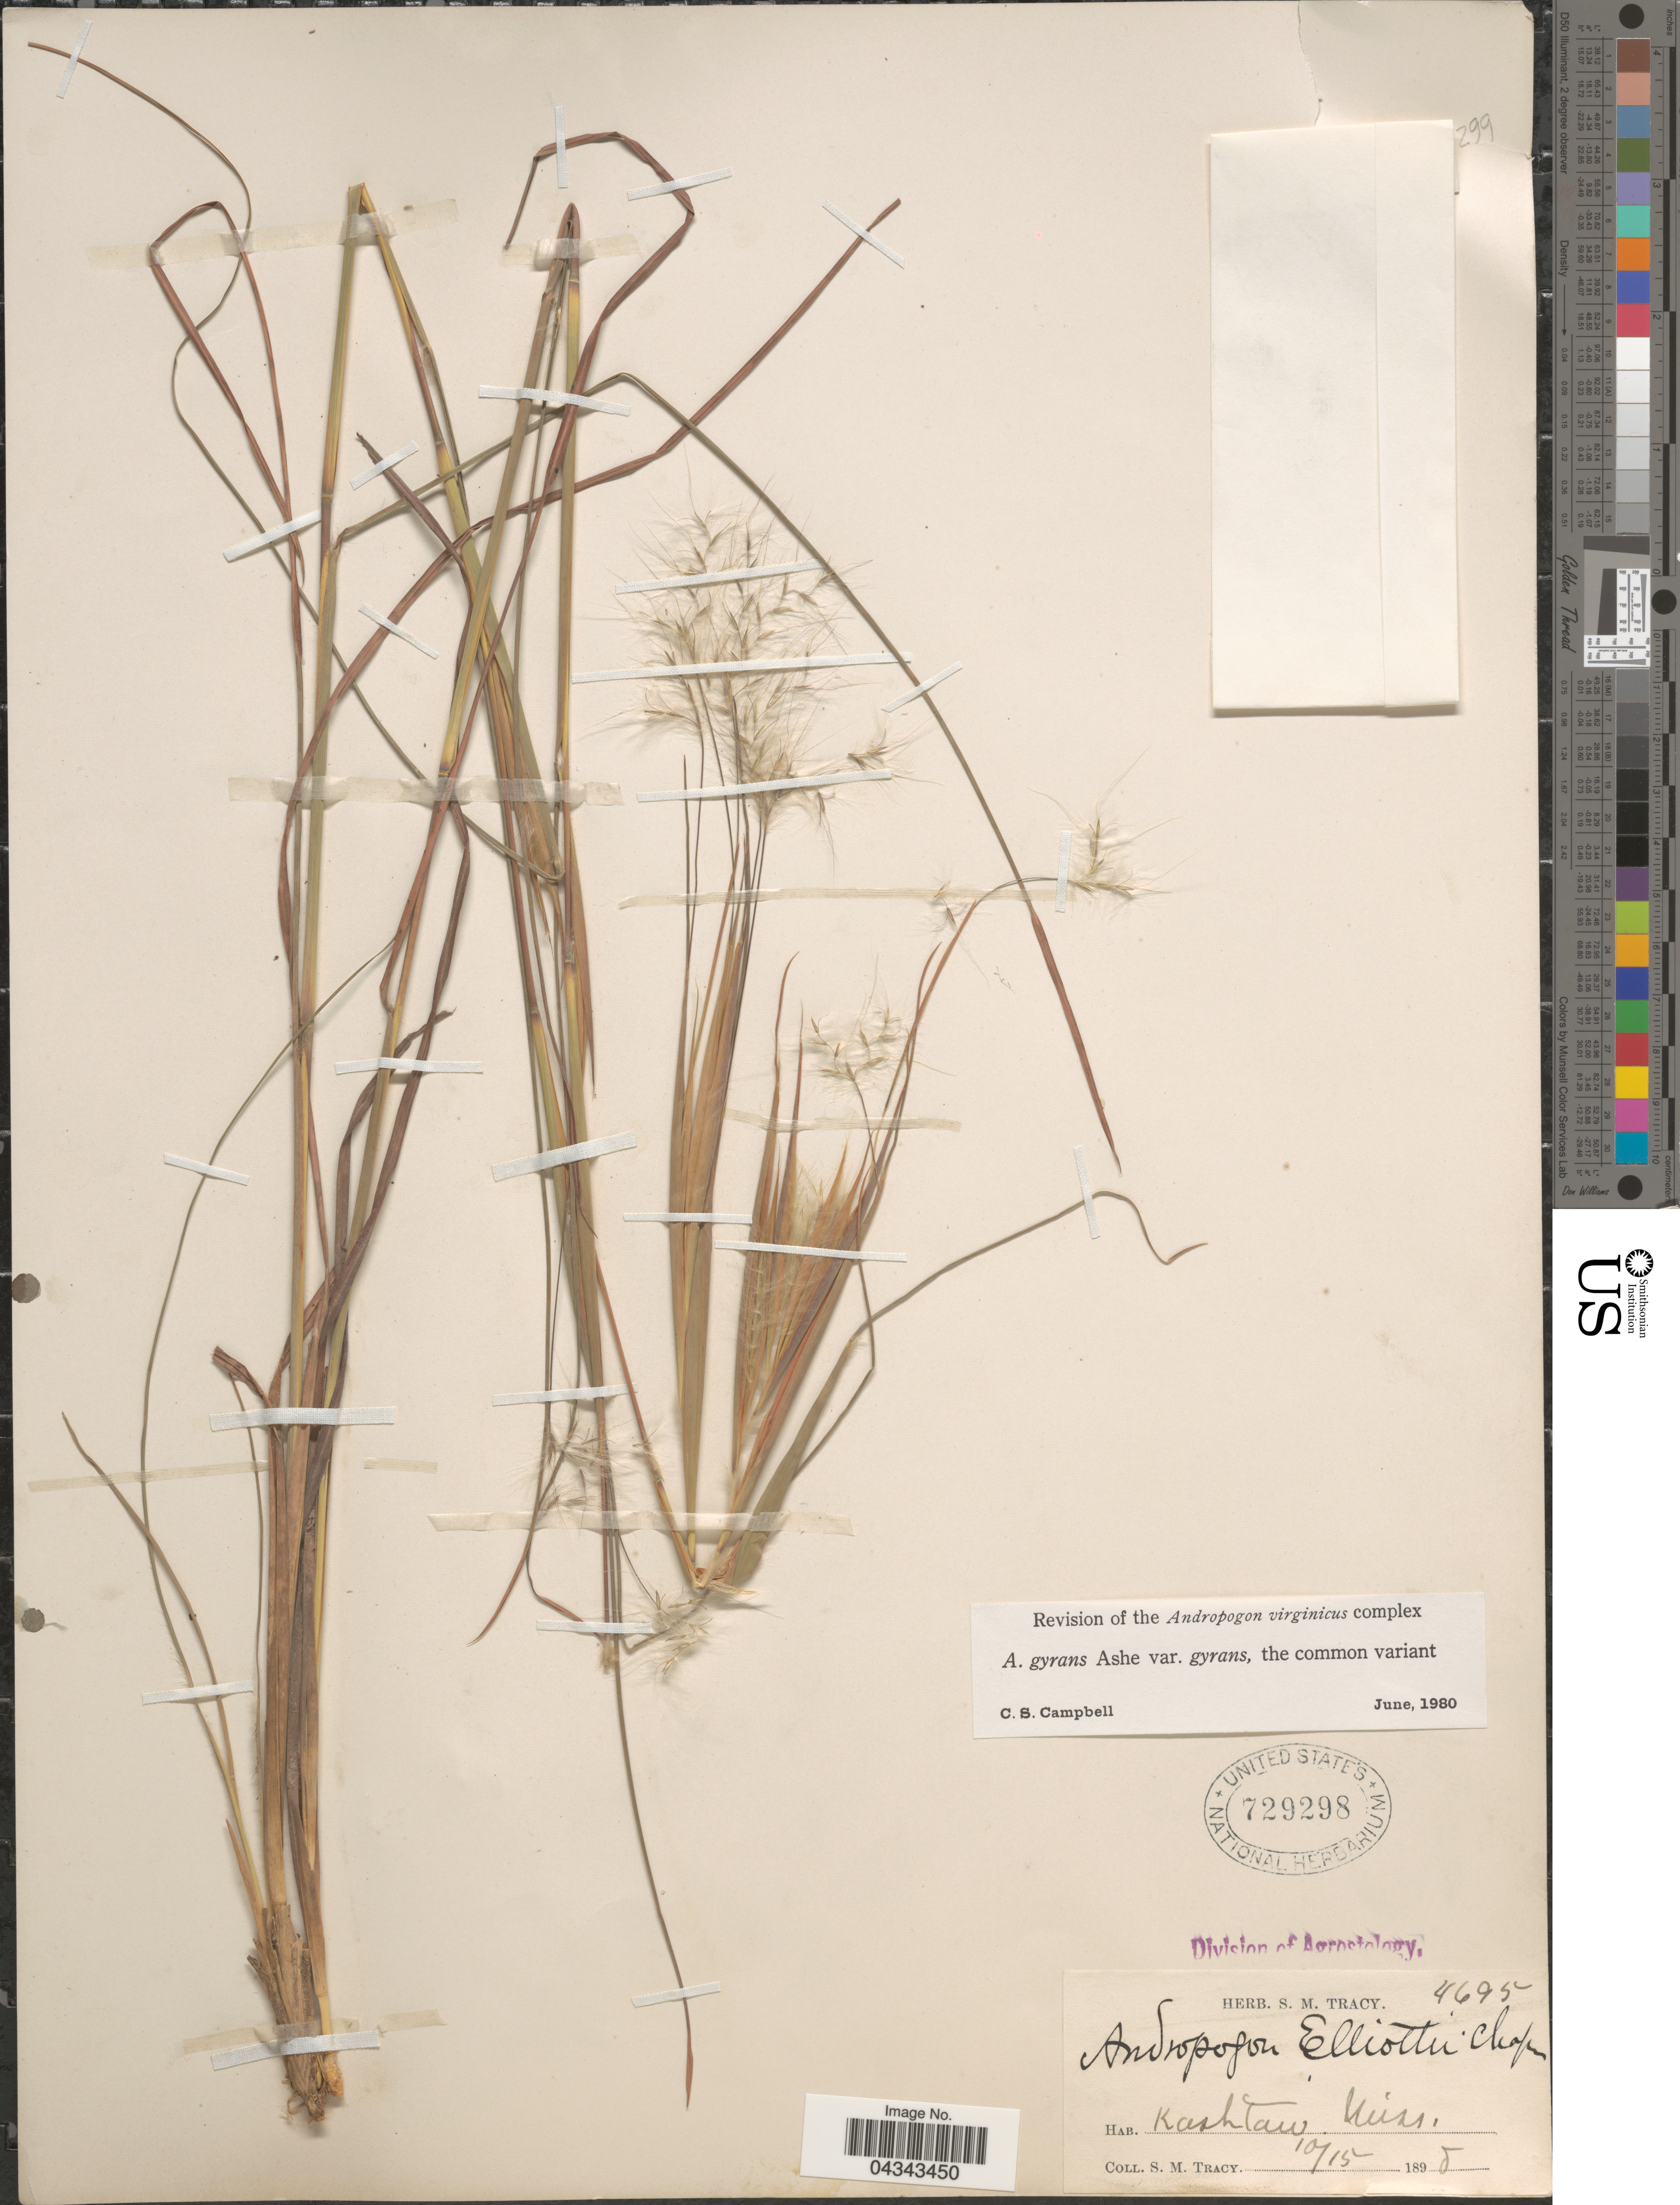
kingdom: Plantae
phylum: Tracheophyta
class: Liliopsida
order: Poales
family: Poaceae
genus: Andropogon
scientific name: Andropogon gyrans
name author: Ashe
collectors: S. M. Tracy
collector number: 4695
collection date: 1898-10-15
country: United States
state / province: Mississippi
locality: Kashtaw.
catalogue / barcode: US 729298